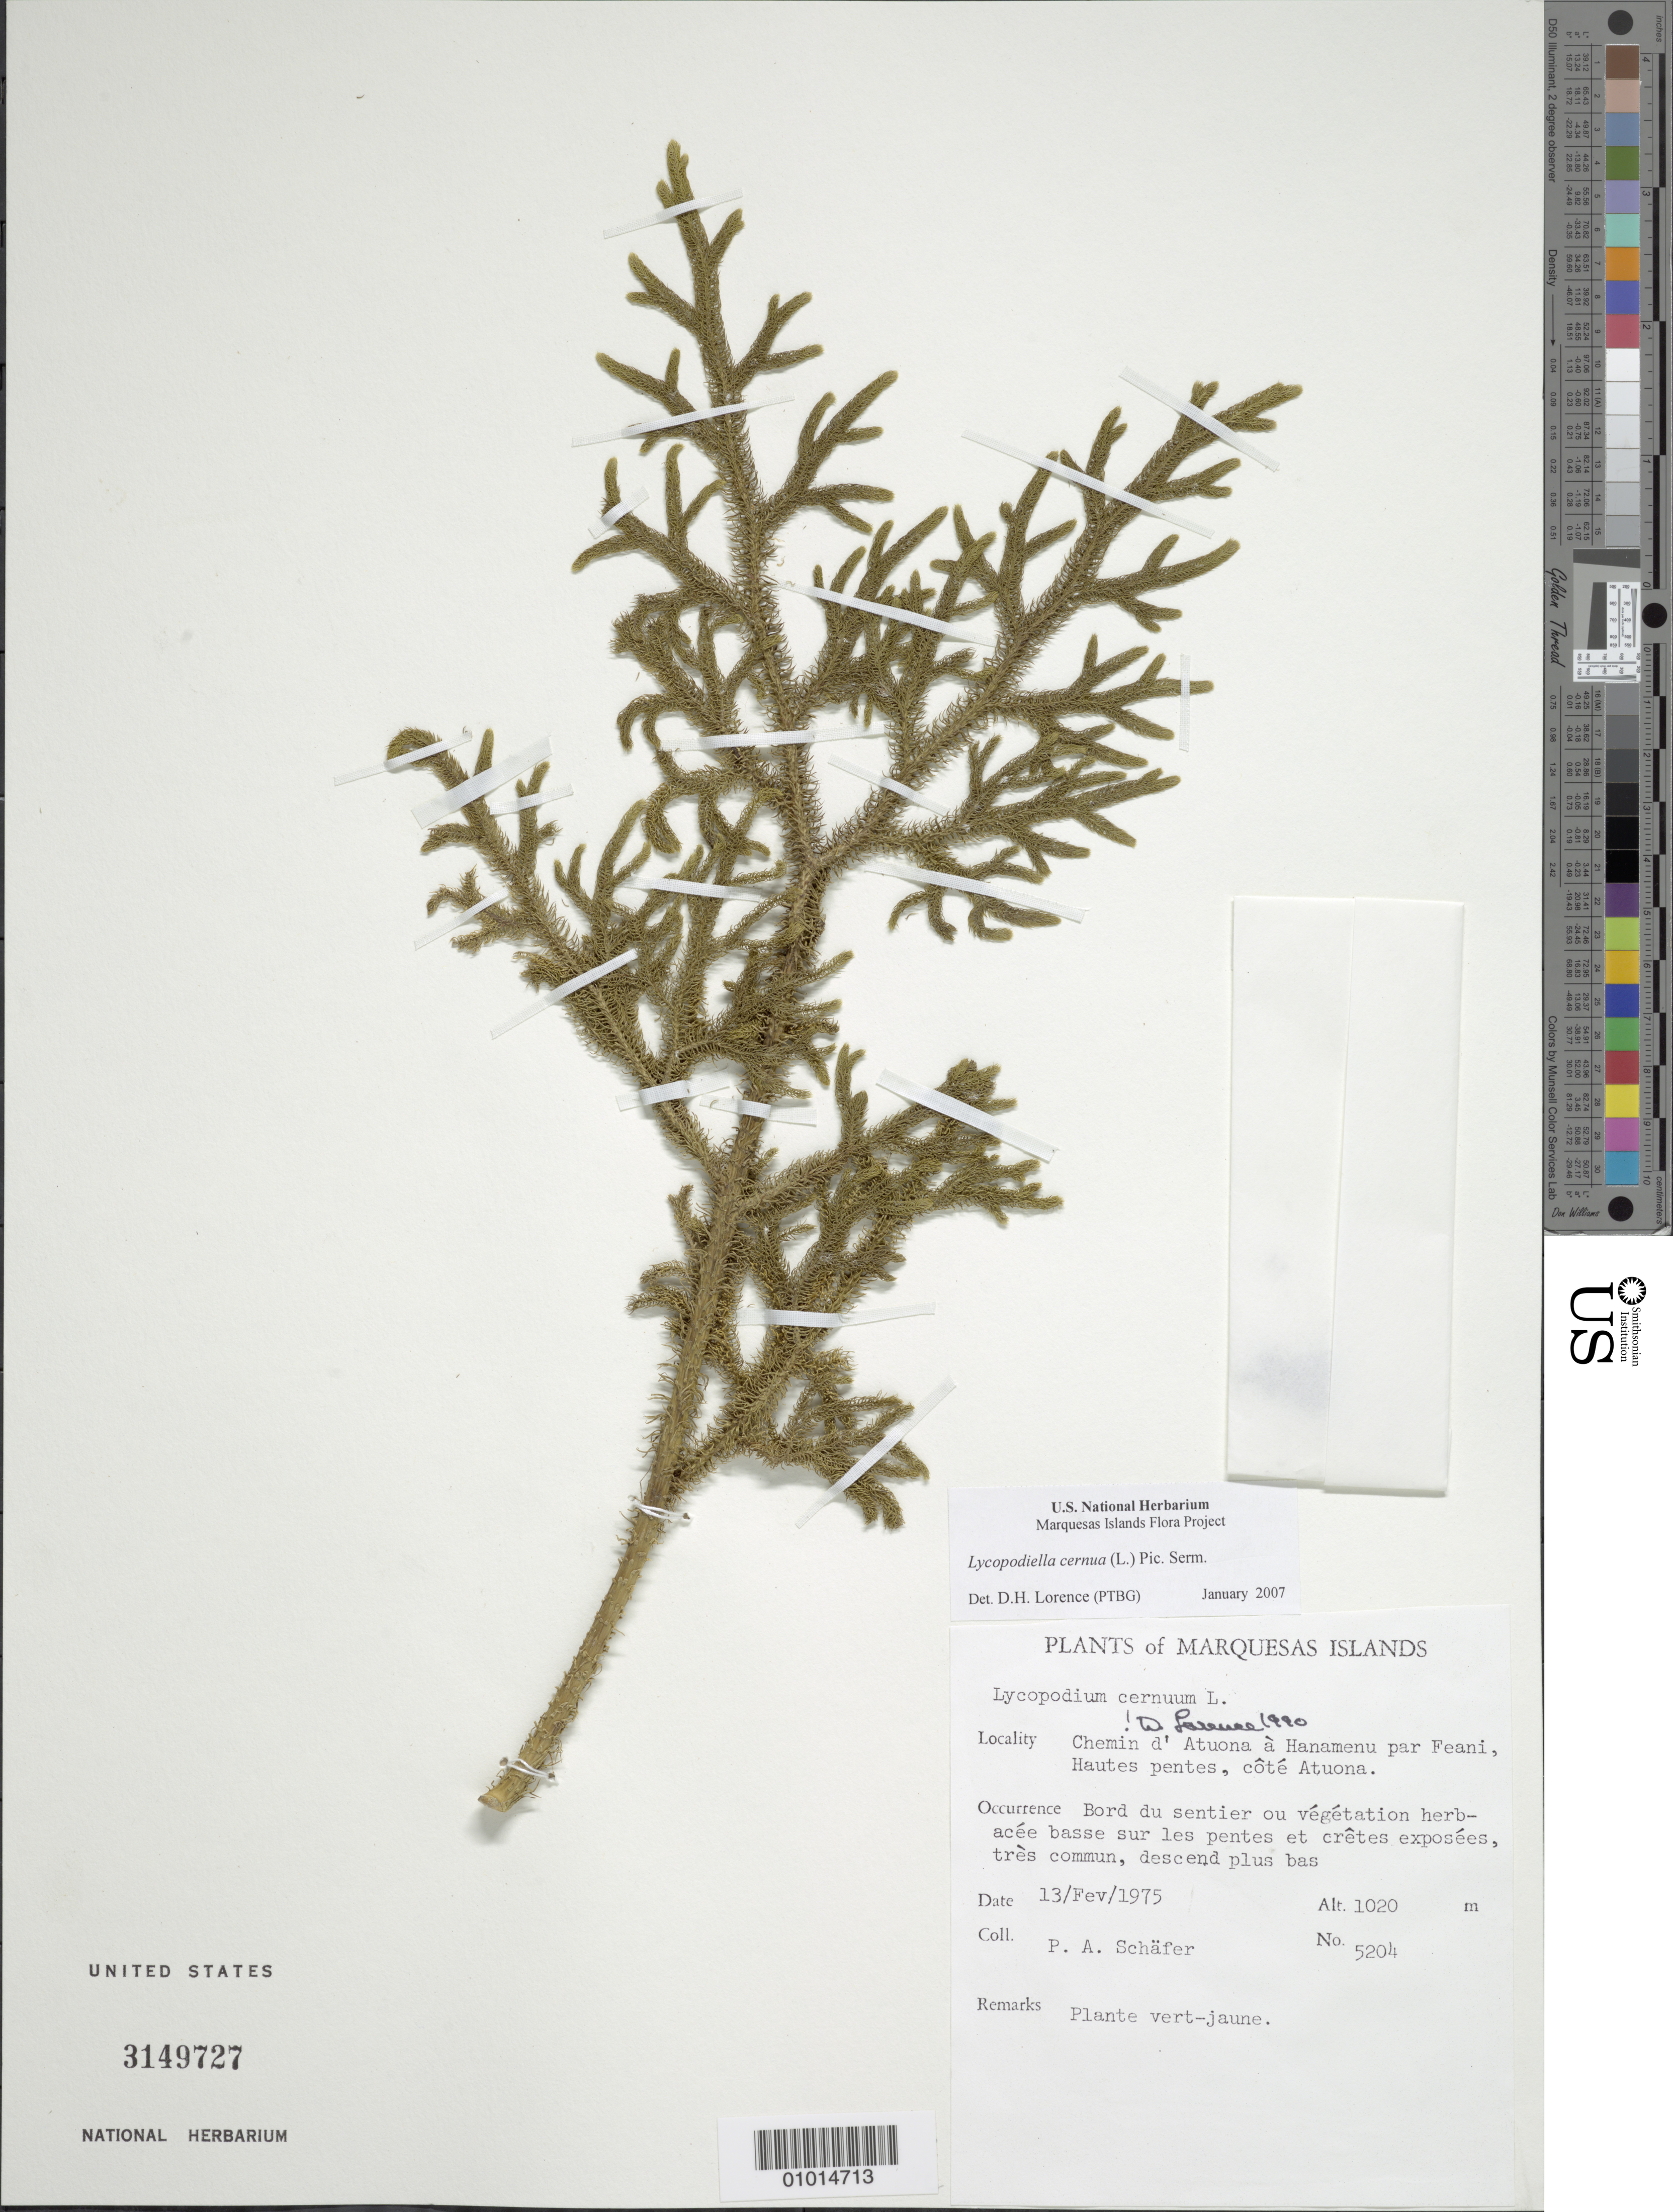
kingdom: Plantae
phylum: Tracheophyta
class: Lycopodiopsida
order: Lycopodiales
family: Lycopodiaceae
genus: Palhinhaea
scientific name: Palhinhaea cernua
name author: (L.) Vasc. & Franco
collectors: P. A. Schäfer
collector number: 5204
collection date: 1975-02-13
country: French Polynesia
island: Hiva Oa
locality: Chemin d'Atuona à Hanamenu par Feani, hautes pentes, côté Atuona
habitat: Bord du sentier ou végétation herbacée basse sur les pentes et crêtes exposées, très commun, descend plus bas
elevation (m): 1020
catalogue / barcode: US 3149727